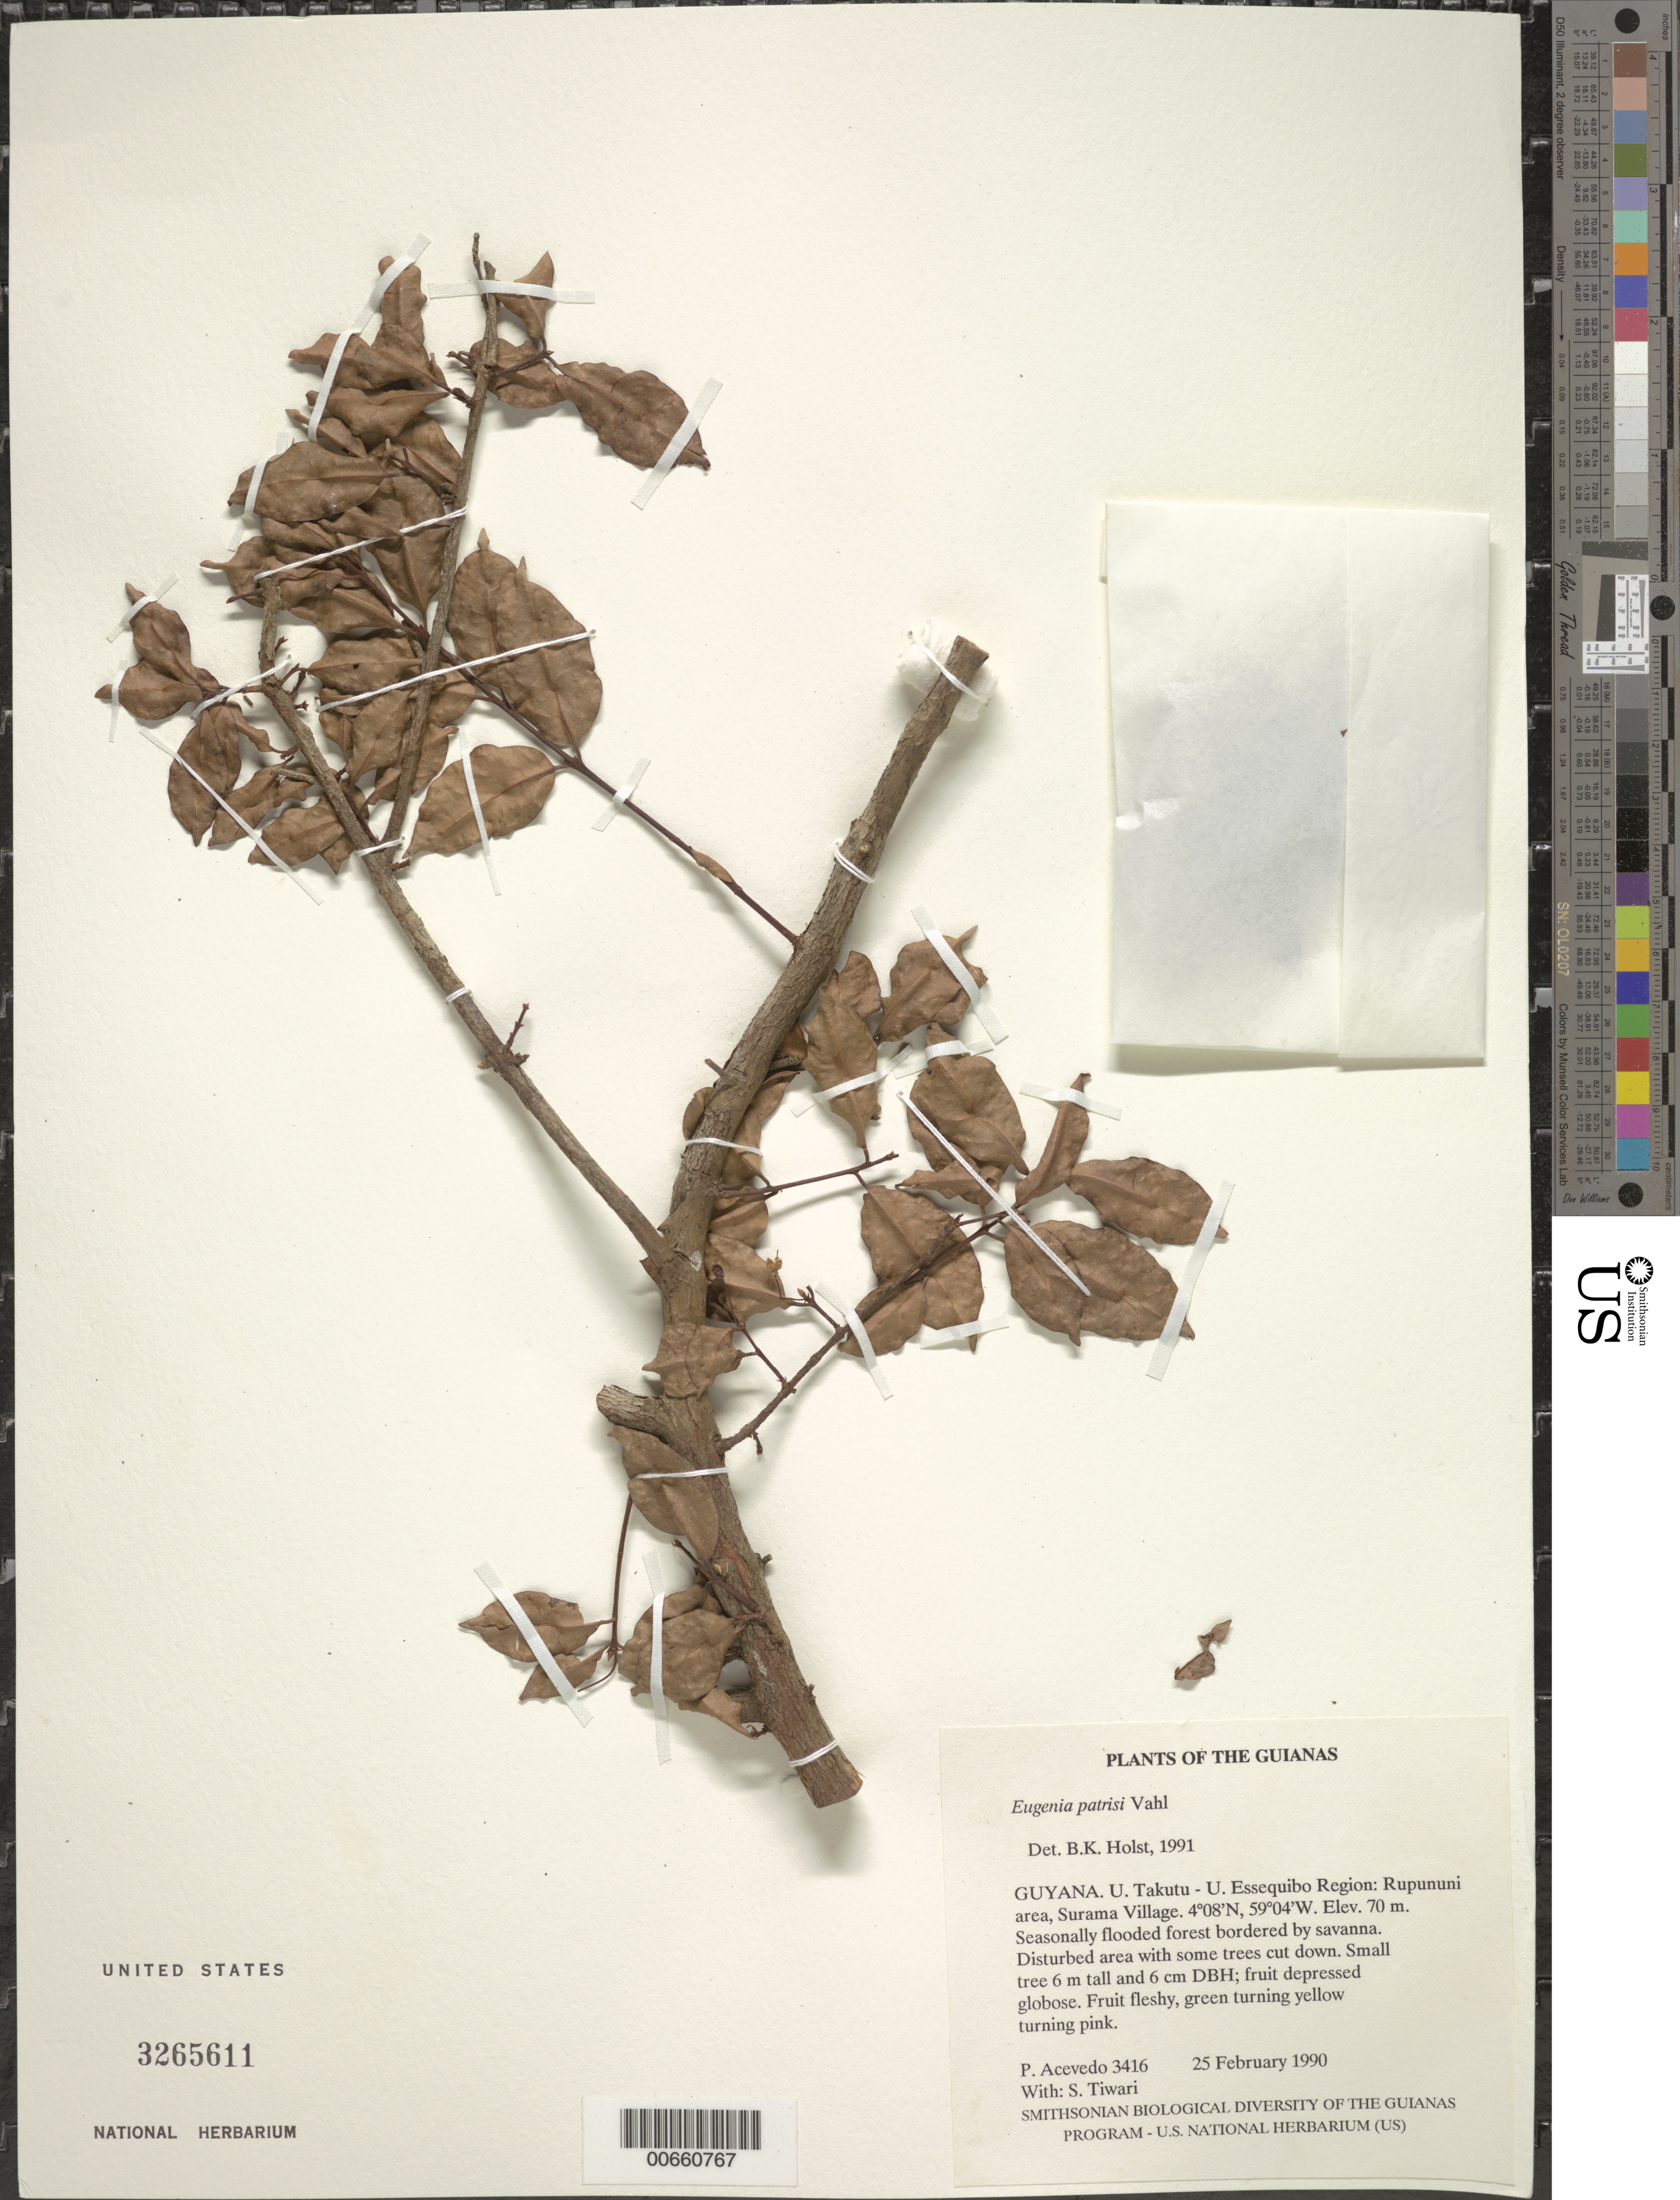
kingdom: Plantae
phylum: Tracheophyta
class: Magnoliopsida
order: Myrtales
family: Myrtaceae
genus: Eugenia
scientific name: Eugenia patrisii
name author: Vahl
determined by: Holst, Bruce K.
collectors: P. Acevedo-Rodr. & S. Tiwari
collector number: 3416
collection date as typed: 25 Feb 1990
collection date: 1990-02-25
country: Guyana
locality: U. Takutu - U. Essequibo. Rupununi area, Surama Village.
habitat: Seasonally flooded forest bordered by savanna. Disturbed area with some trees cut down.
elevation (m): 70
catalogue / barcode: US 3265611